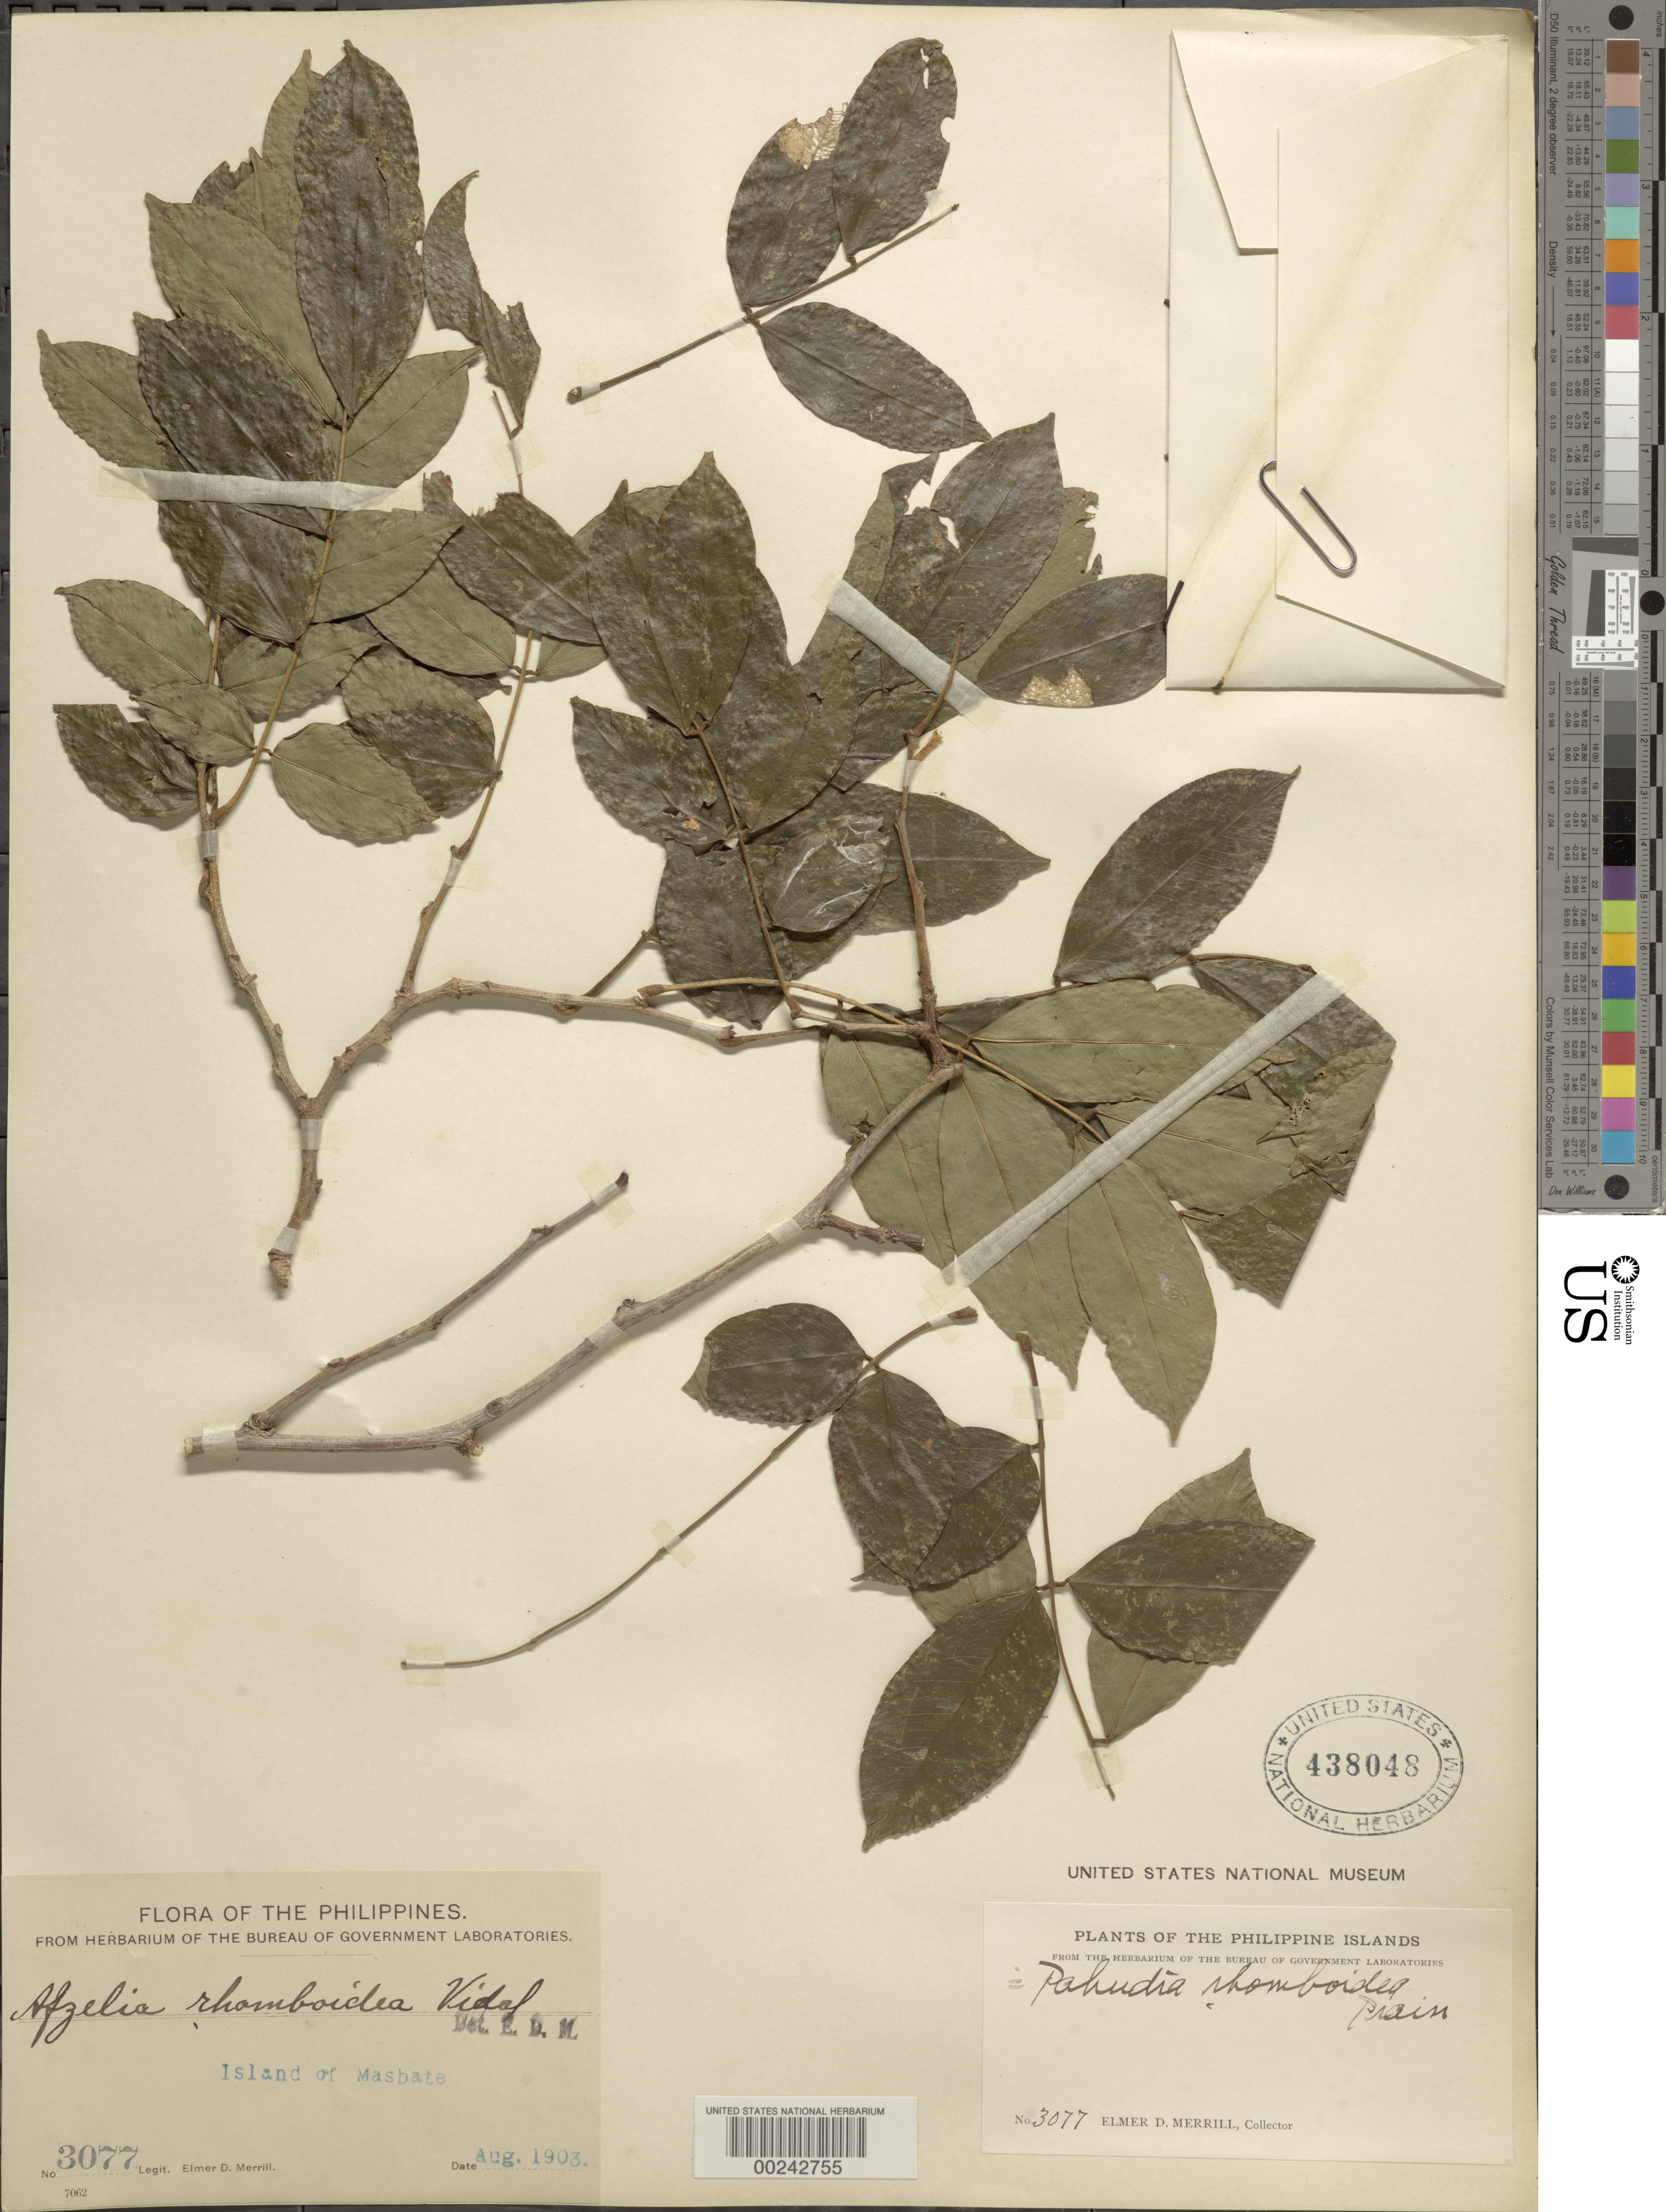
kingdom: Plantae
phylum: Tracheophyta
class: Magnoliopsida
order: Fabales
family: Fabaceae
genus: Afzelia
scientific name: Afzelia rhomboidea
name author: (Blanco) S. Vidal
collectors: E. D. Merrill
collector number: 3077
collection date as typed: Aug 1903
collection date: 1903-08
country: Philippines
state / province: Bicol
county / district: Masbate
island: Masbate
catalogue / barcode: US 438048